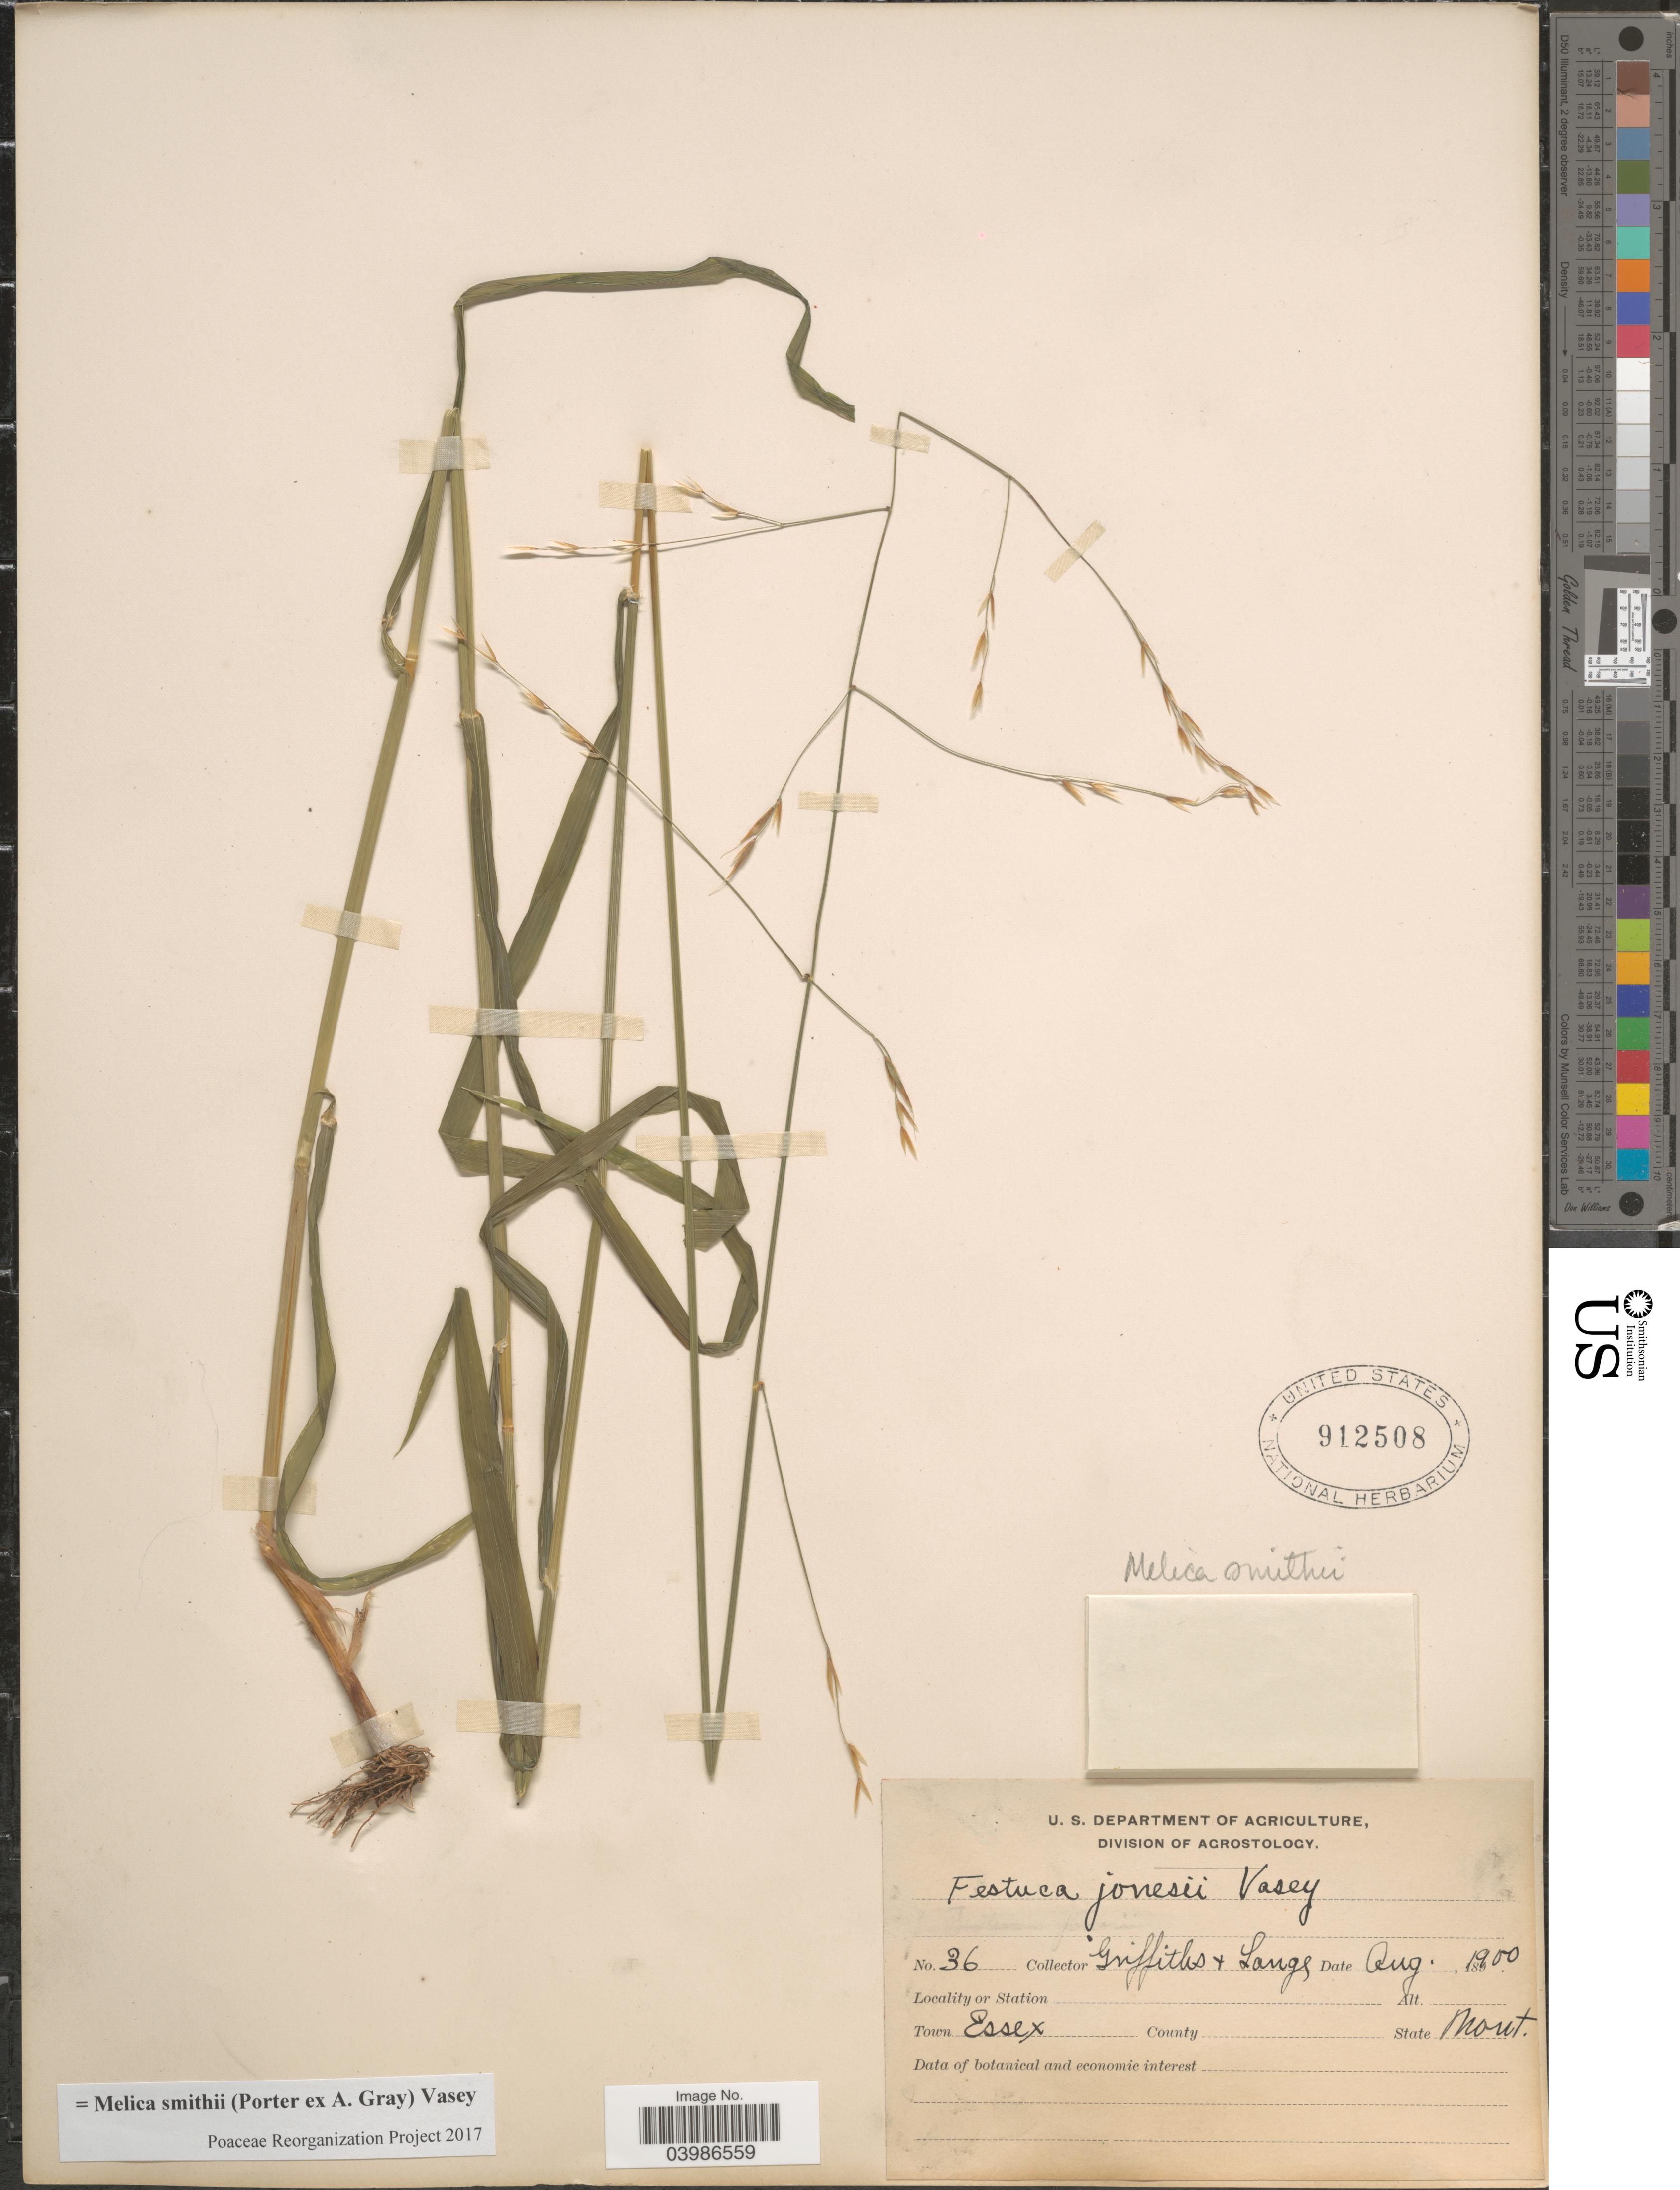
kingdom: Plantae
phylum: Tracheophyta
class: Liliopsida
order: Poales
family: Poaceae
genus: Melica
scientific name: Melica smithii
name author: (Porter ex A. Gray) Vasey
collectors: -- Griffiths & -- Lange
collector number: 36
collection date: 1900-08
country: United States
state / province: Montana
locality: Town Essex.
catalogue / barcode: US 912508